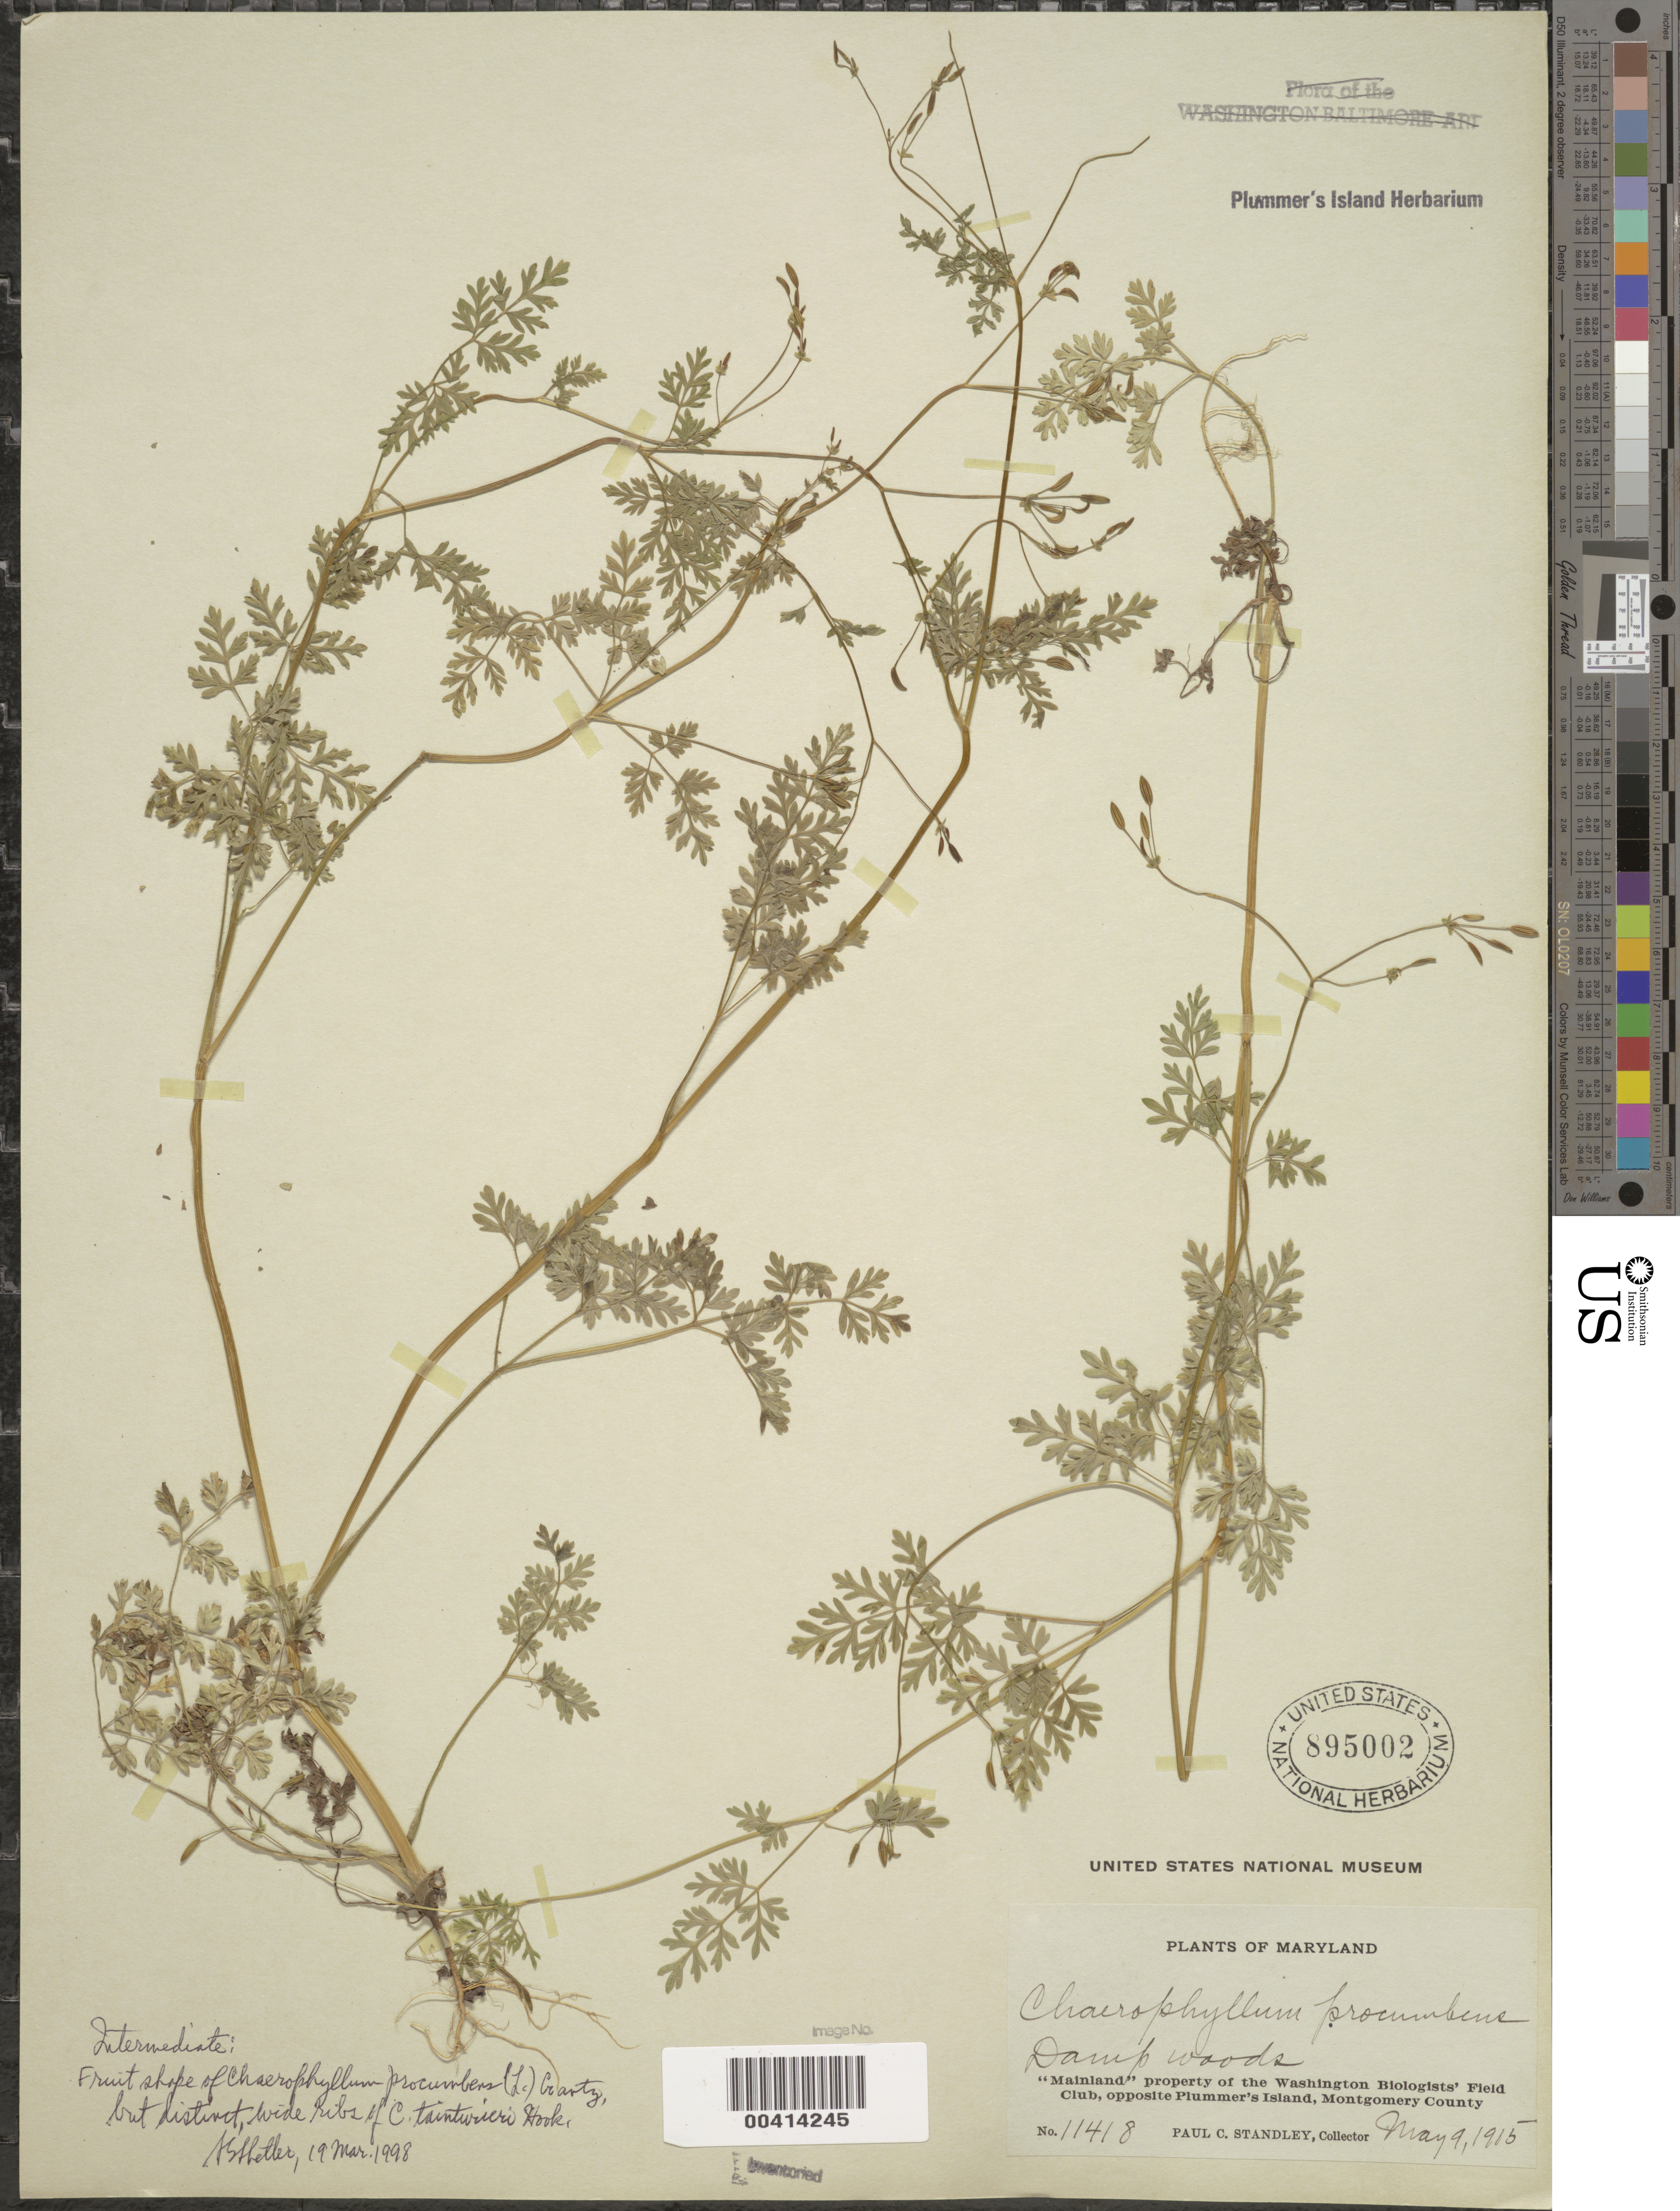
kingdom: Plantae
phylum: Tracheophyta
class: Magnoliopsida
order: Apiales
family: Apiaceae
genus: Chaerophyllum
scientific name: Chaerophyllum procumbens var. procumbens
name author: (L.) Crantz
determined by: Simmons, R. H., (UNITED STATES)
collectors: P. C. Standley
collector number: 11418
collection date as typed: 09 May 1915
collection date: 1915-05-09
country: United States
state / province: Maryland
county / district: Montgomery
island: Plummers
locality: Plummer's Island C. & O. Canal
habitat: Damp woods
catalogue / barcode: US 895002